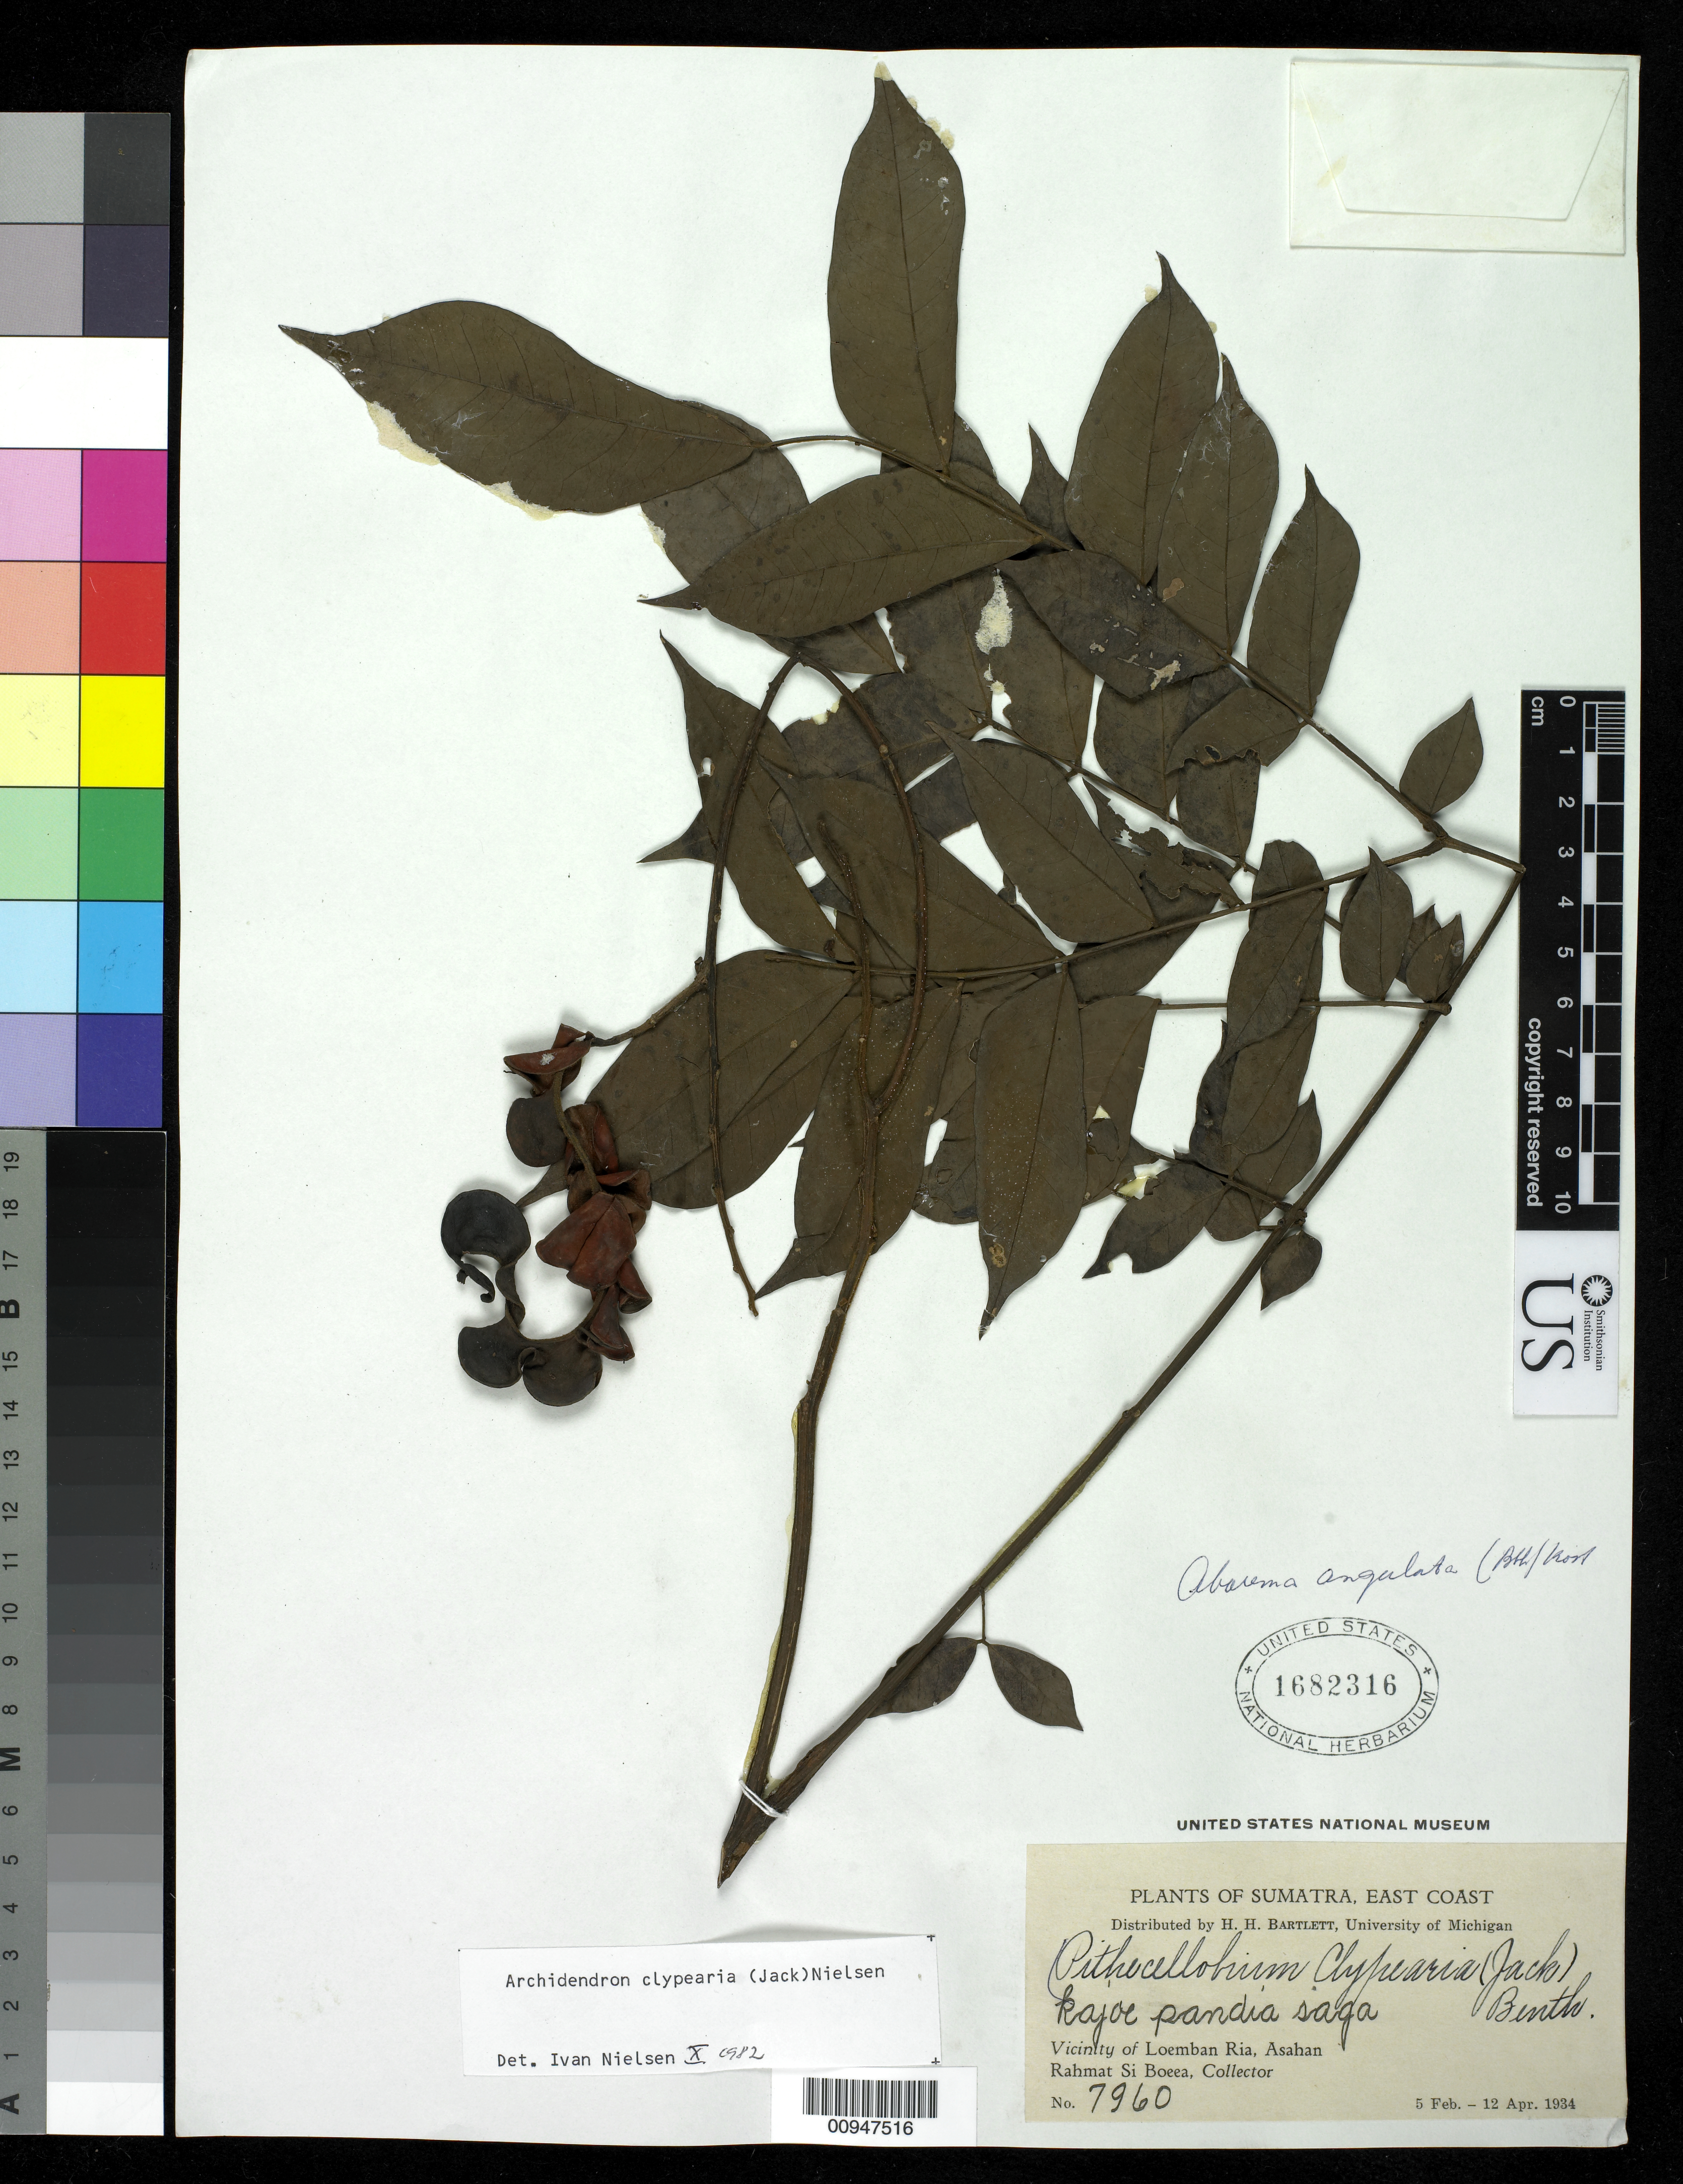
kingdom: Plantae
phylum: Tracheophyta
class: Magnoliopsida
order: Fabales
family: Fabaceae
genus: Archidendron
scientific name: Archidendron clypearia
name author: (Jack) I.C. Nielsen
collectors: Rahmat Si Boeea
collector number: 7960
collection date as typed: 05 Feb 1934 to 12 Apr 1934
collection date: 1934-02-05/1934-04-12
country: Indonesia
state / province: Sumatra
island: Sumatra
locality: Vicinity of Loemban Rua, Asahan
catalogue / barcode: US 1682316